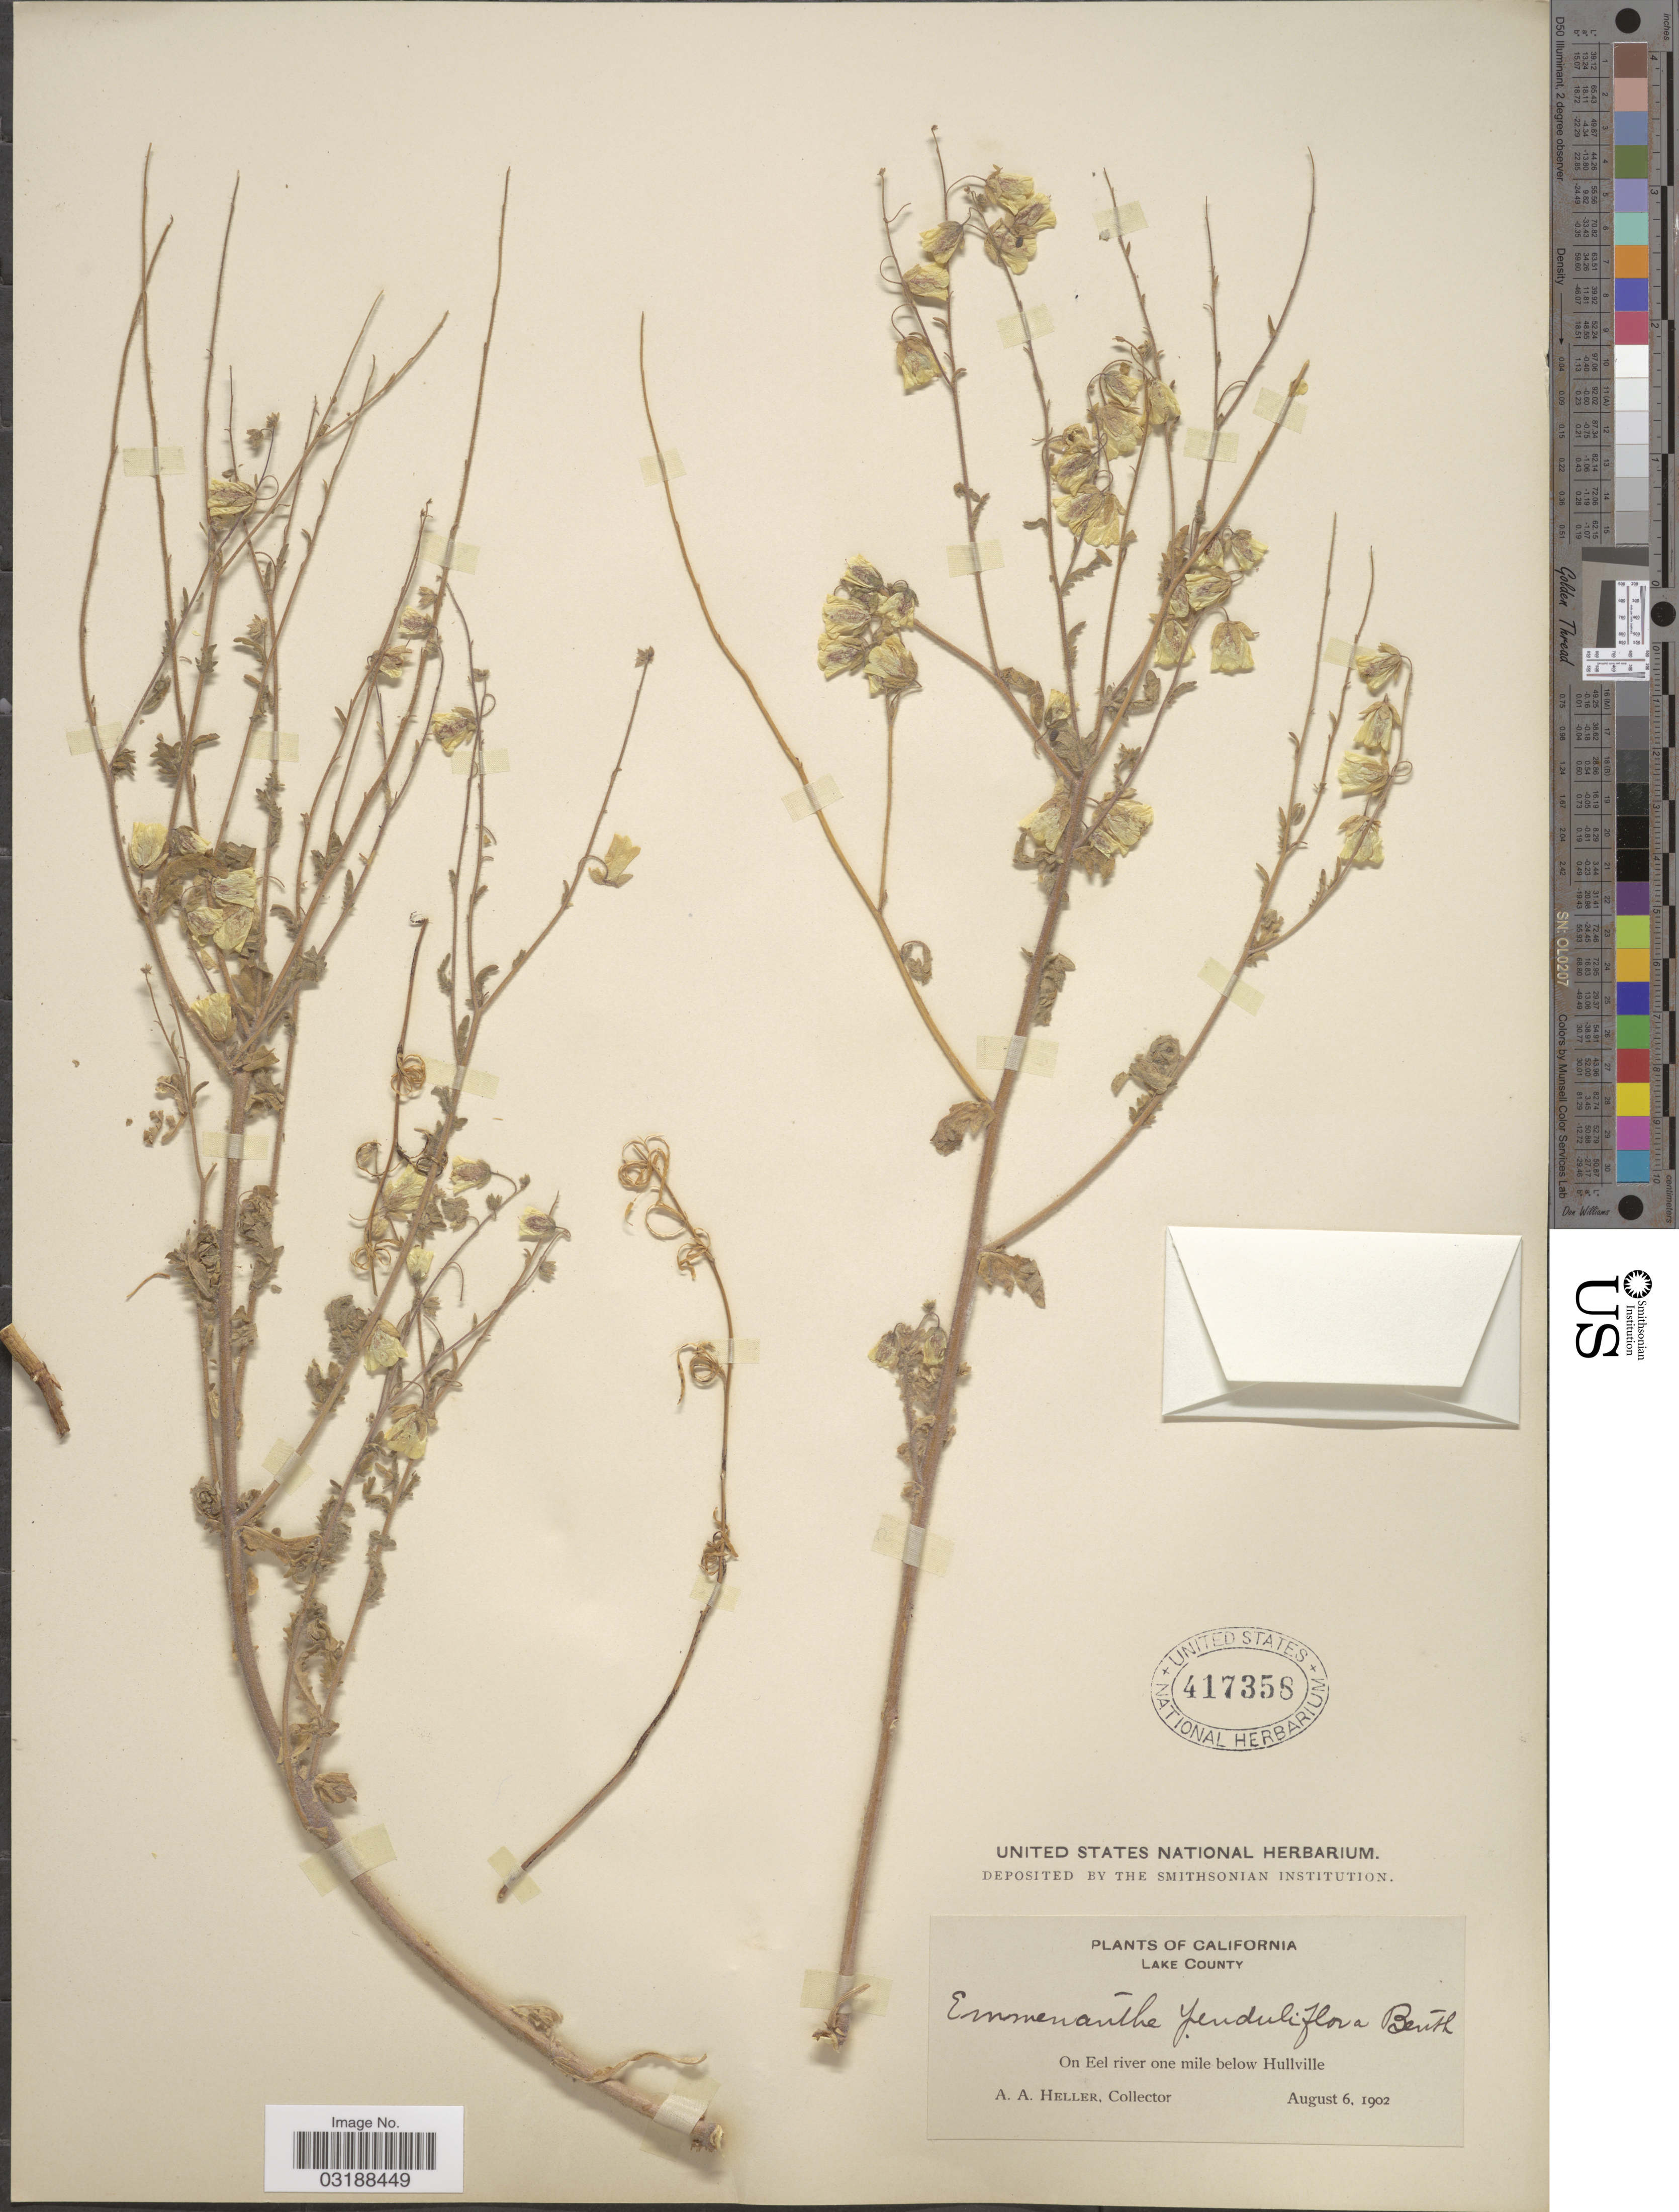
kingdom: Plantae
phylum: Tracheophyta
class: Magnoliopsida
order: Boraginales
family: Hydrophyllaceae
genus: Emmenanthe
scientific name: Emmenanthe penduliflora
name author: Benth.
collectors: A. A. Heller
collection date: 1902-08-06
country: United States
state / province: California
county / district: Lake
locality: Lake County. On Eel river one mile below Hullville.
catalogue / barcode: US 417358